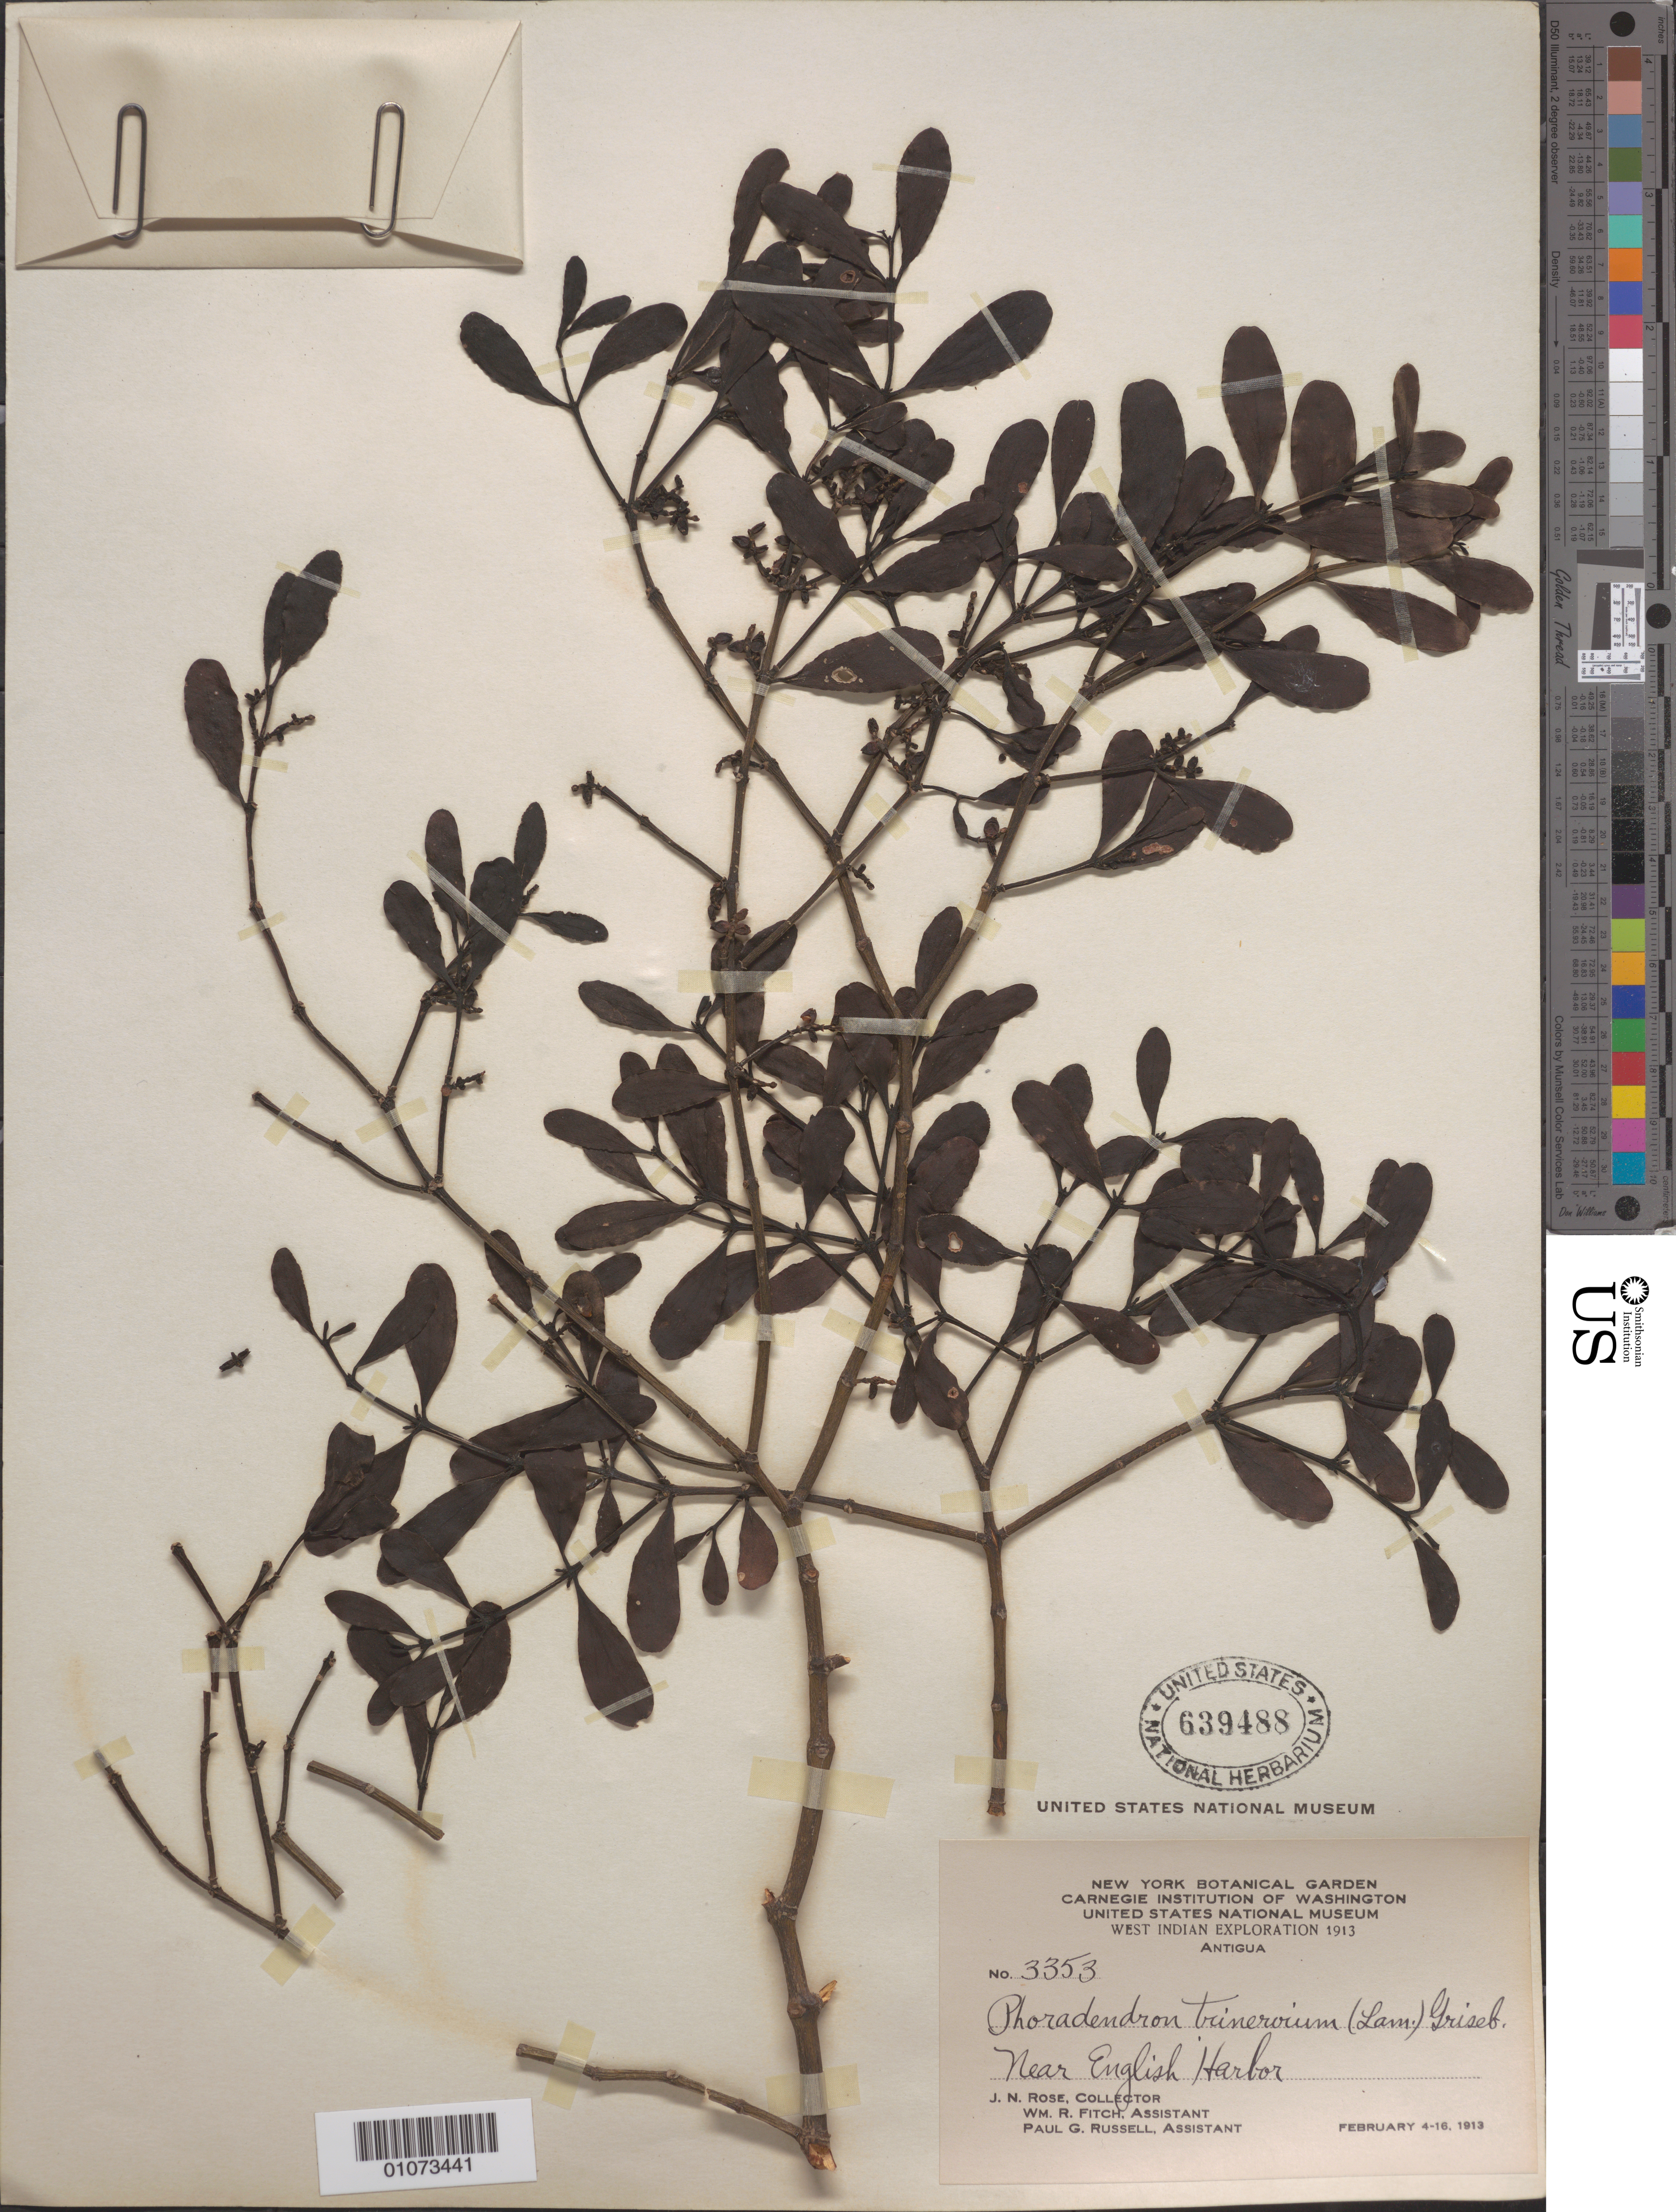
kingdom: Plantae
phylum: Tracheophyta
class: Magnoliopsida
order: Santalales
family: Viscaceae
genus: Phoradendron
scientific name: Phoradendron trinervium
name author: (Lam.) Griseb.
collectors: J. N. Rose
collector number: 3353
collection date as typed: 04 Feb 1913 to 16 Feb 1913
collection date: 1913-02-04/1913-02-16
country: Antigua and Barbuda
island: Antigua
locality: Near English Harbor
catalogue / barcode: US 639488